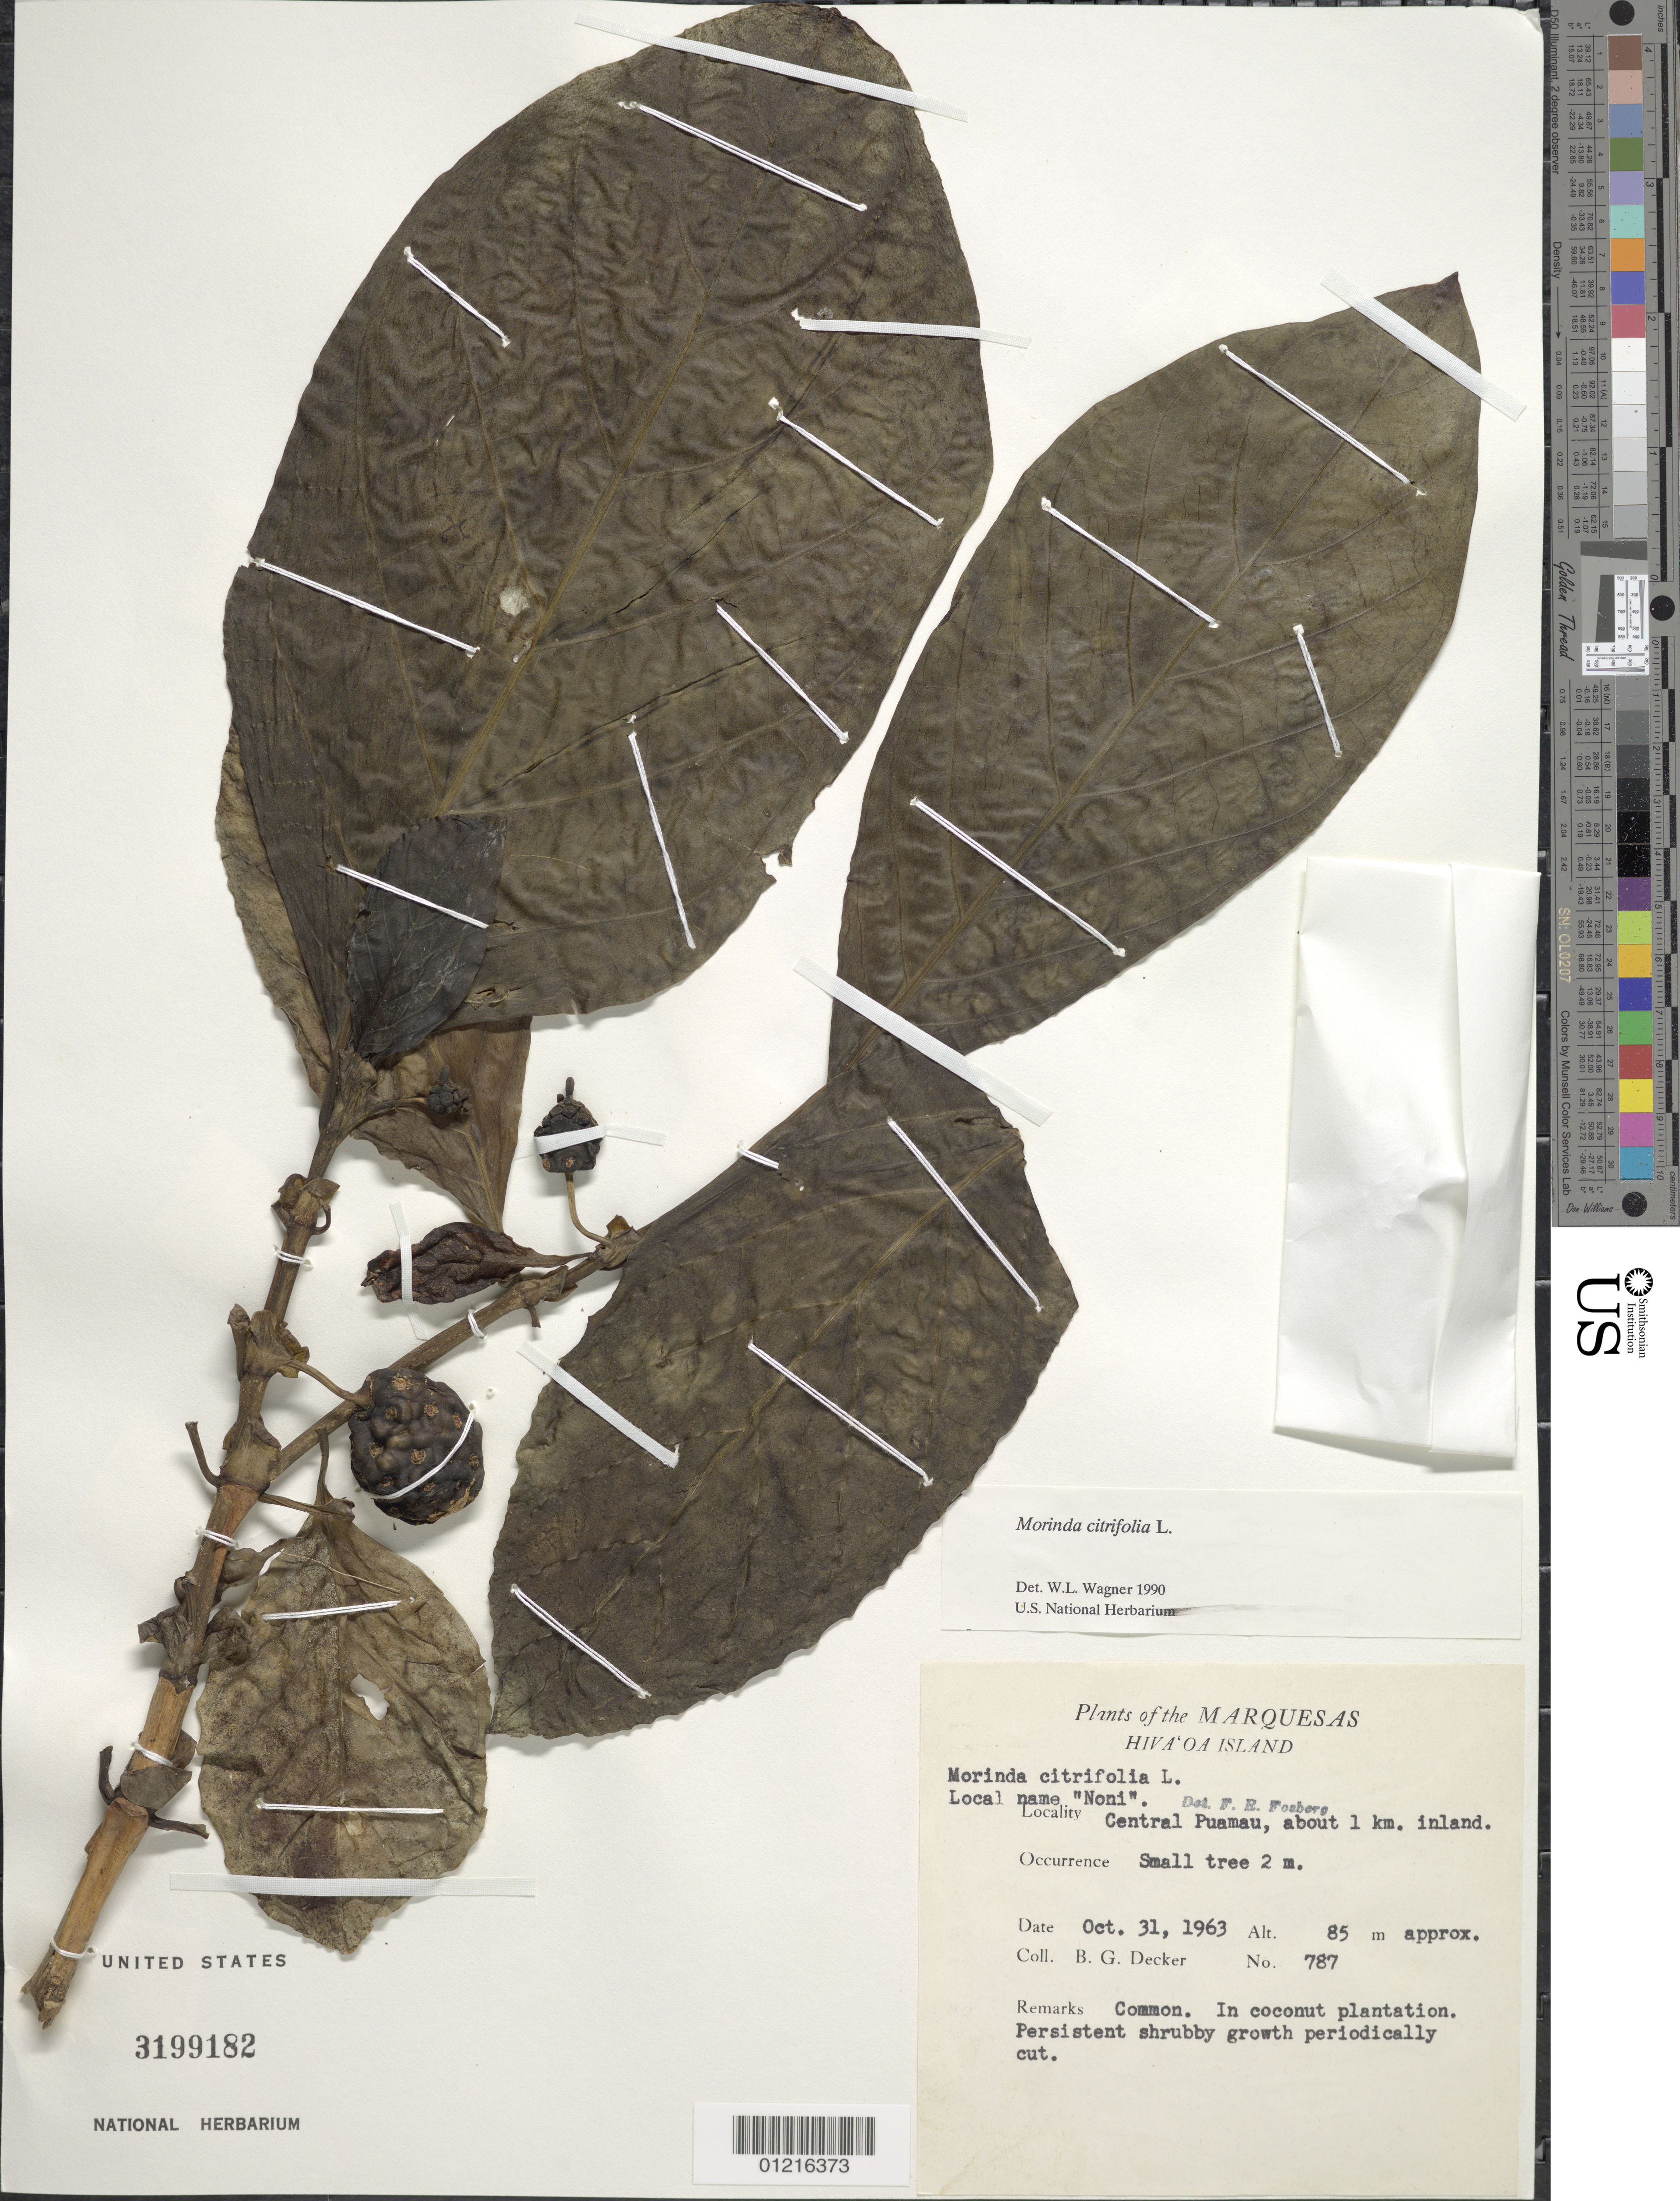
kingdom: Plantae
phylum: Tracheophyta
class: Magnoliopsida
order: Gentianales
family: Rubiaceae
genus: Morinda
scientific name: Morinda citrifolia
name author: L.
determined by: Wagner, W. L., (BOT), Smithsonian Institution - National Museum of Natural History (UNITED STATES)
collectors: B. G. Decker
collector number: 787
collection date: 1963-10-31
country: French Polynesia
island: Hiva Oa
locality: central Puamau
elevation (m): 85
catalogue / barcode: US 3199182